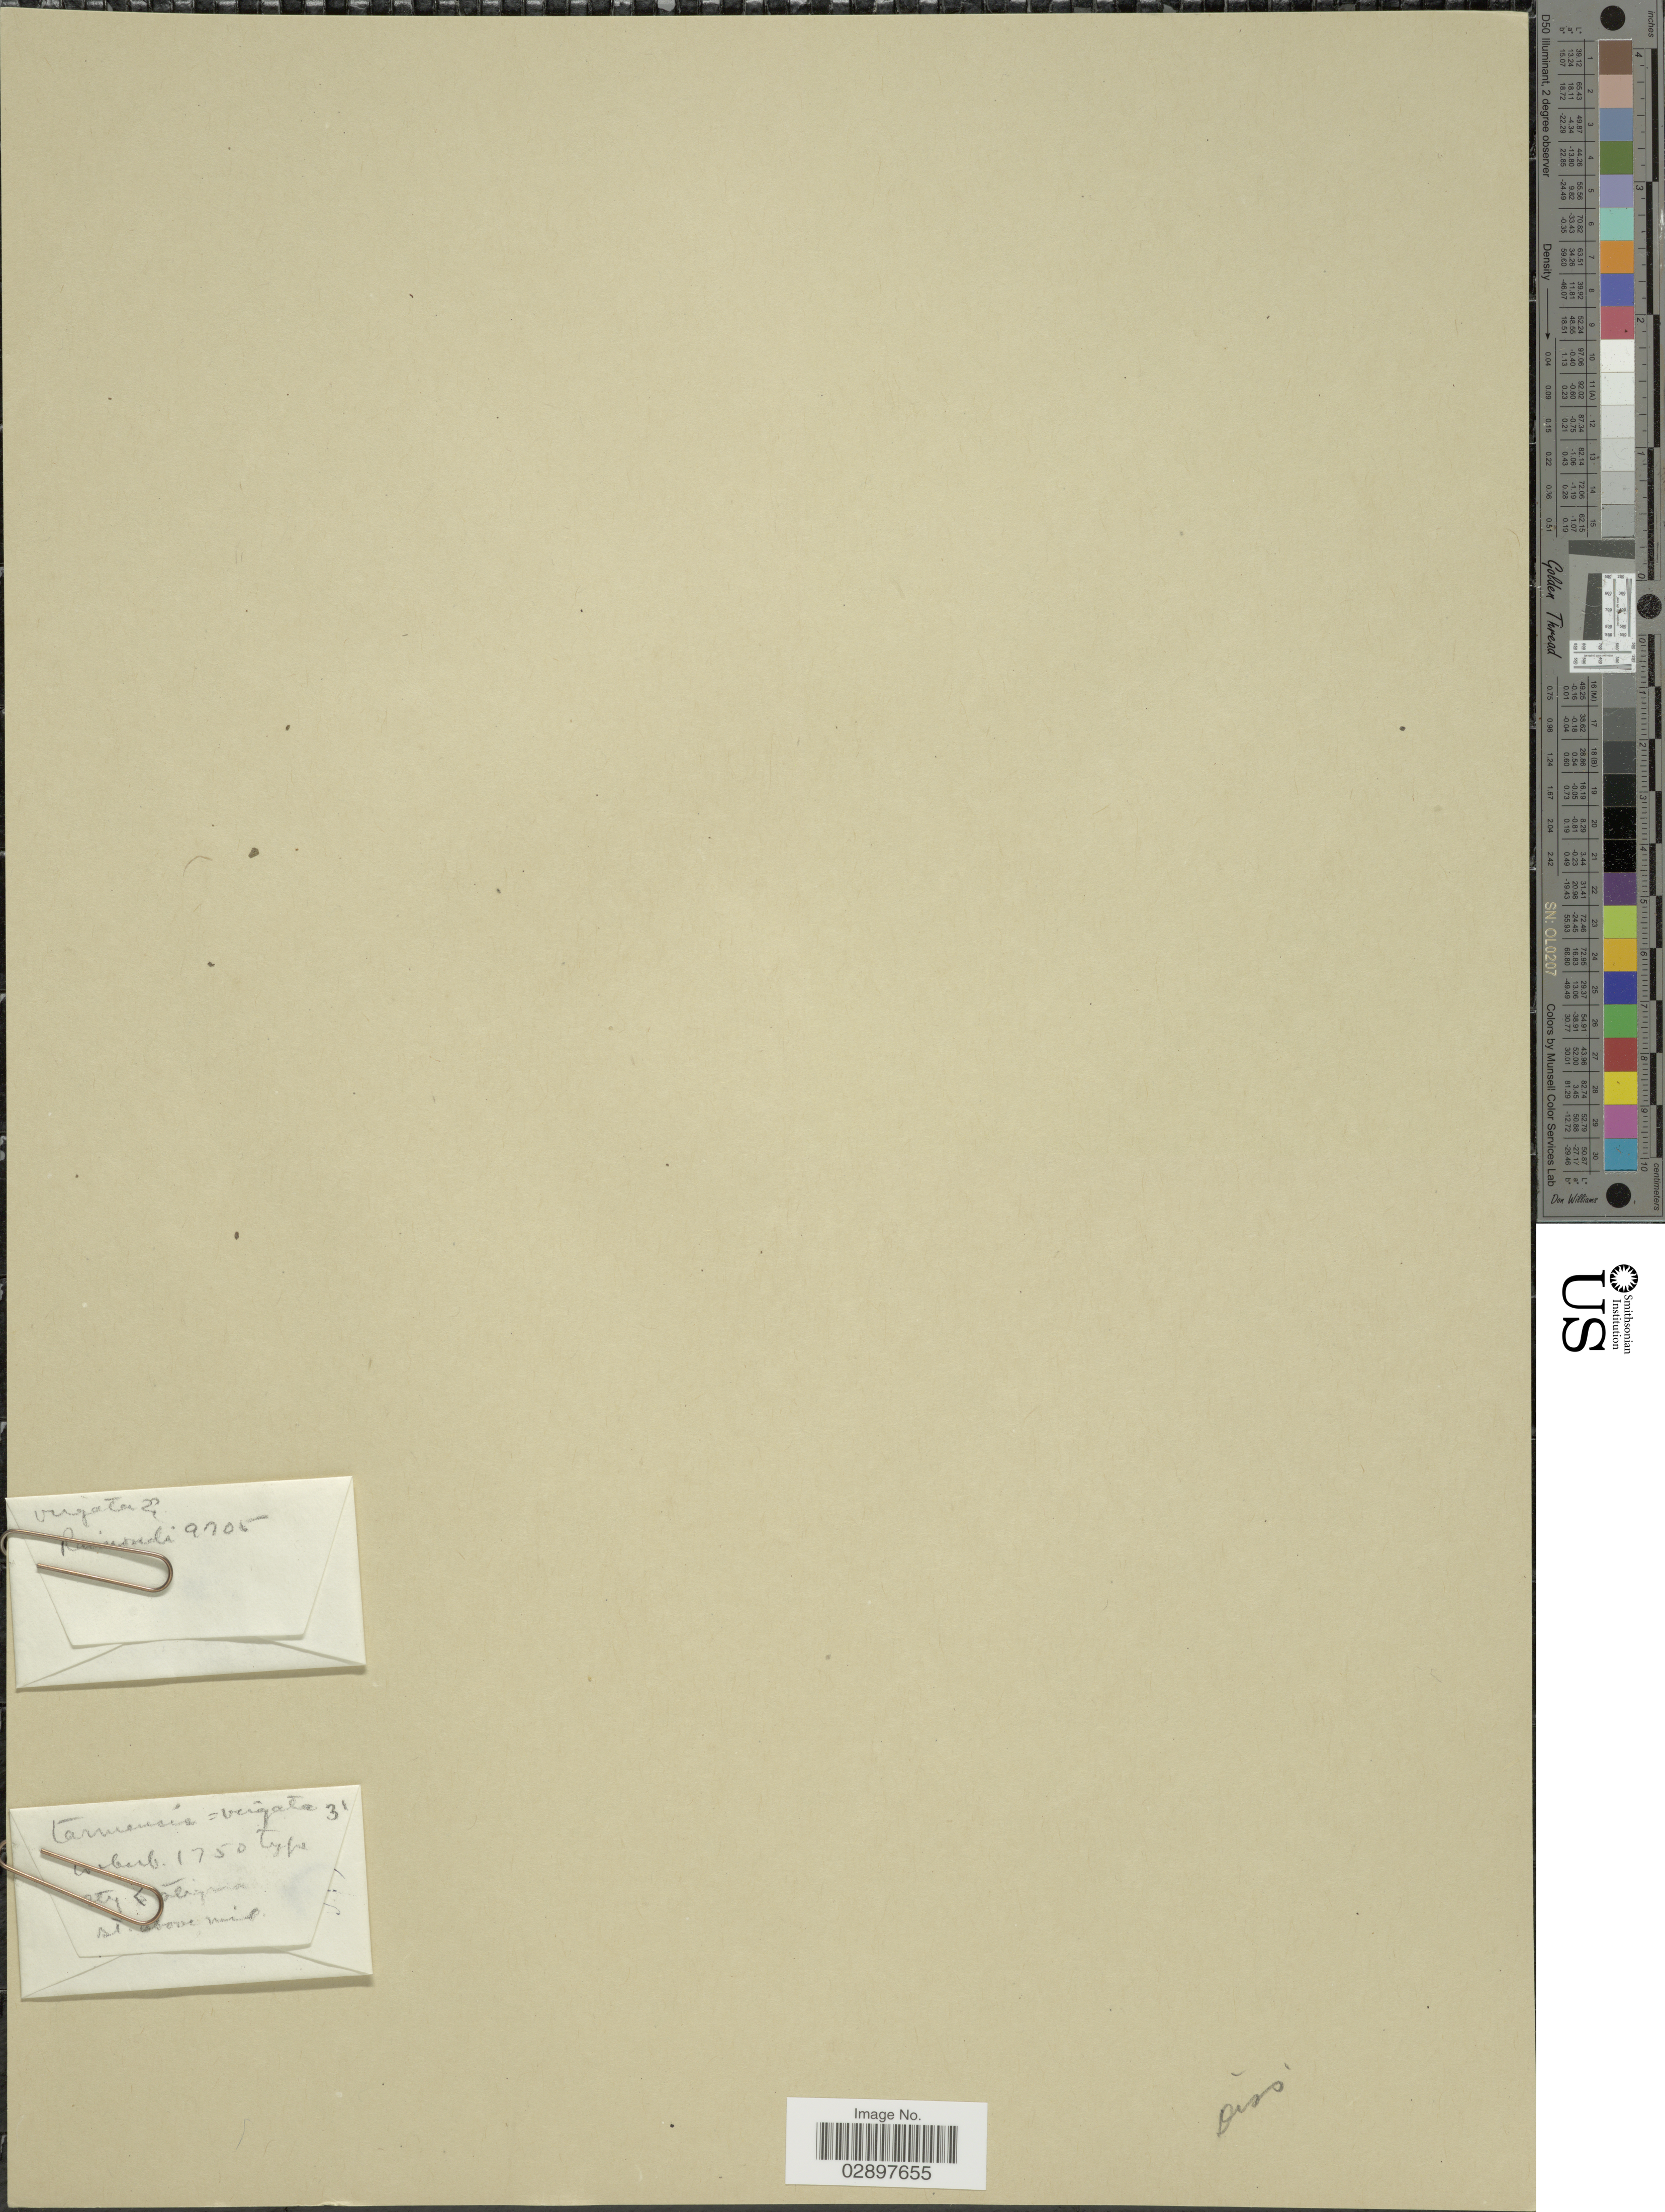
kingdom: Plantae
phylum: Tracheophyta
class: Magnoliopsida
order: Boraginales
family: Heliotropiaceae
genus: Tournefortia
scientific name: Tournefortia virgata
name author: Ruiz & Pav.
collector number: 9705